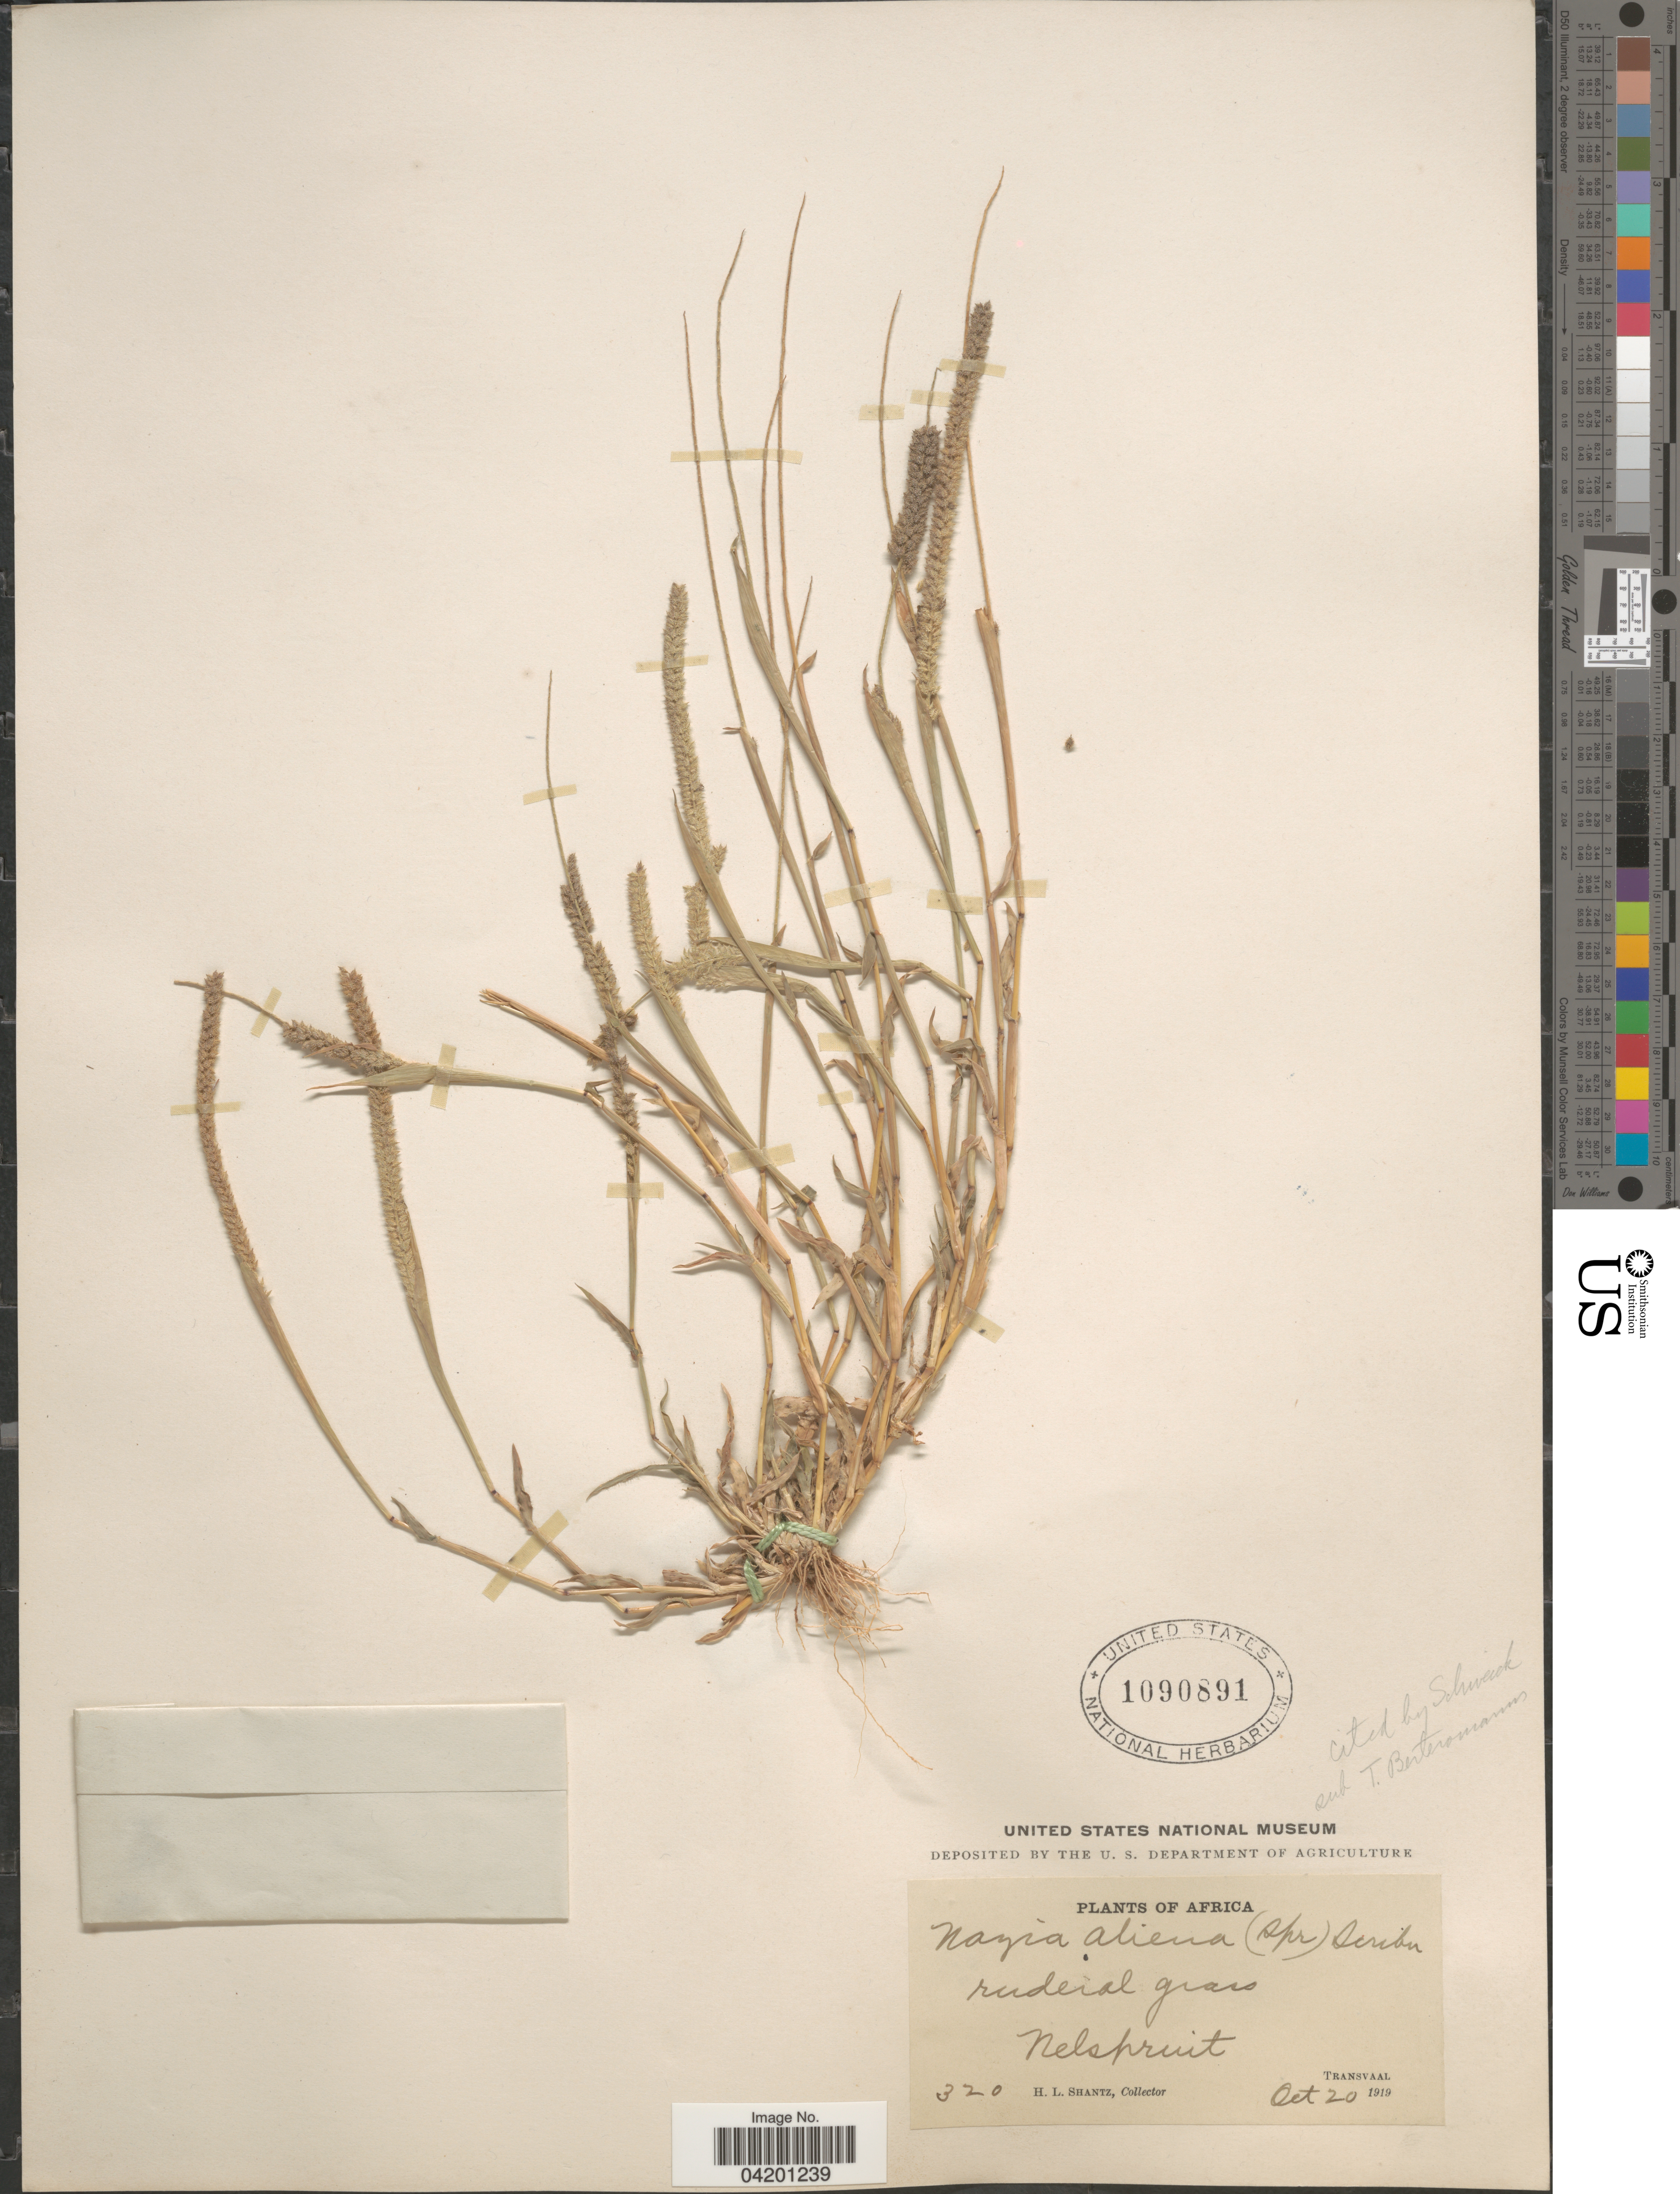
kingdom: Plantae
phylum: Tracheophyta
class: Liliopsida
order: Poales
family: Poaceae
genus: Tragus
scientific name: Tragus berteronianus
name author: Schult.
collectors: H. Shantz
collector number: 320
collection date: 1919-10-20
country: South Africa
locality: Africa. Nelspruit. Transvaal.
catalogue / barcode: US 1090891